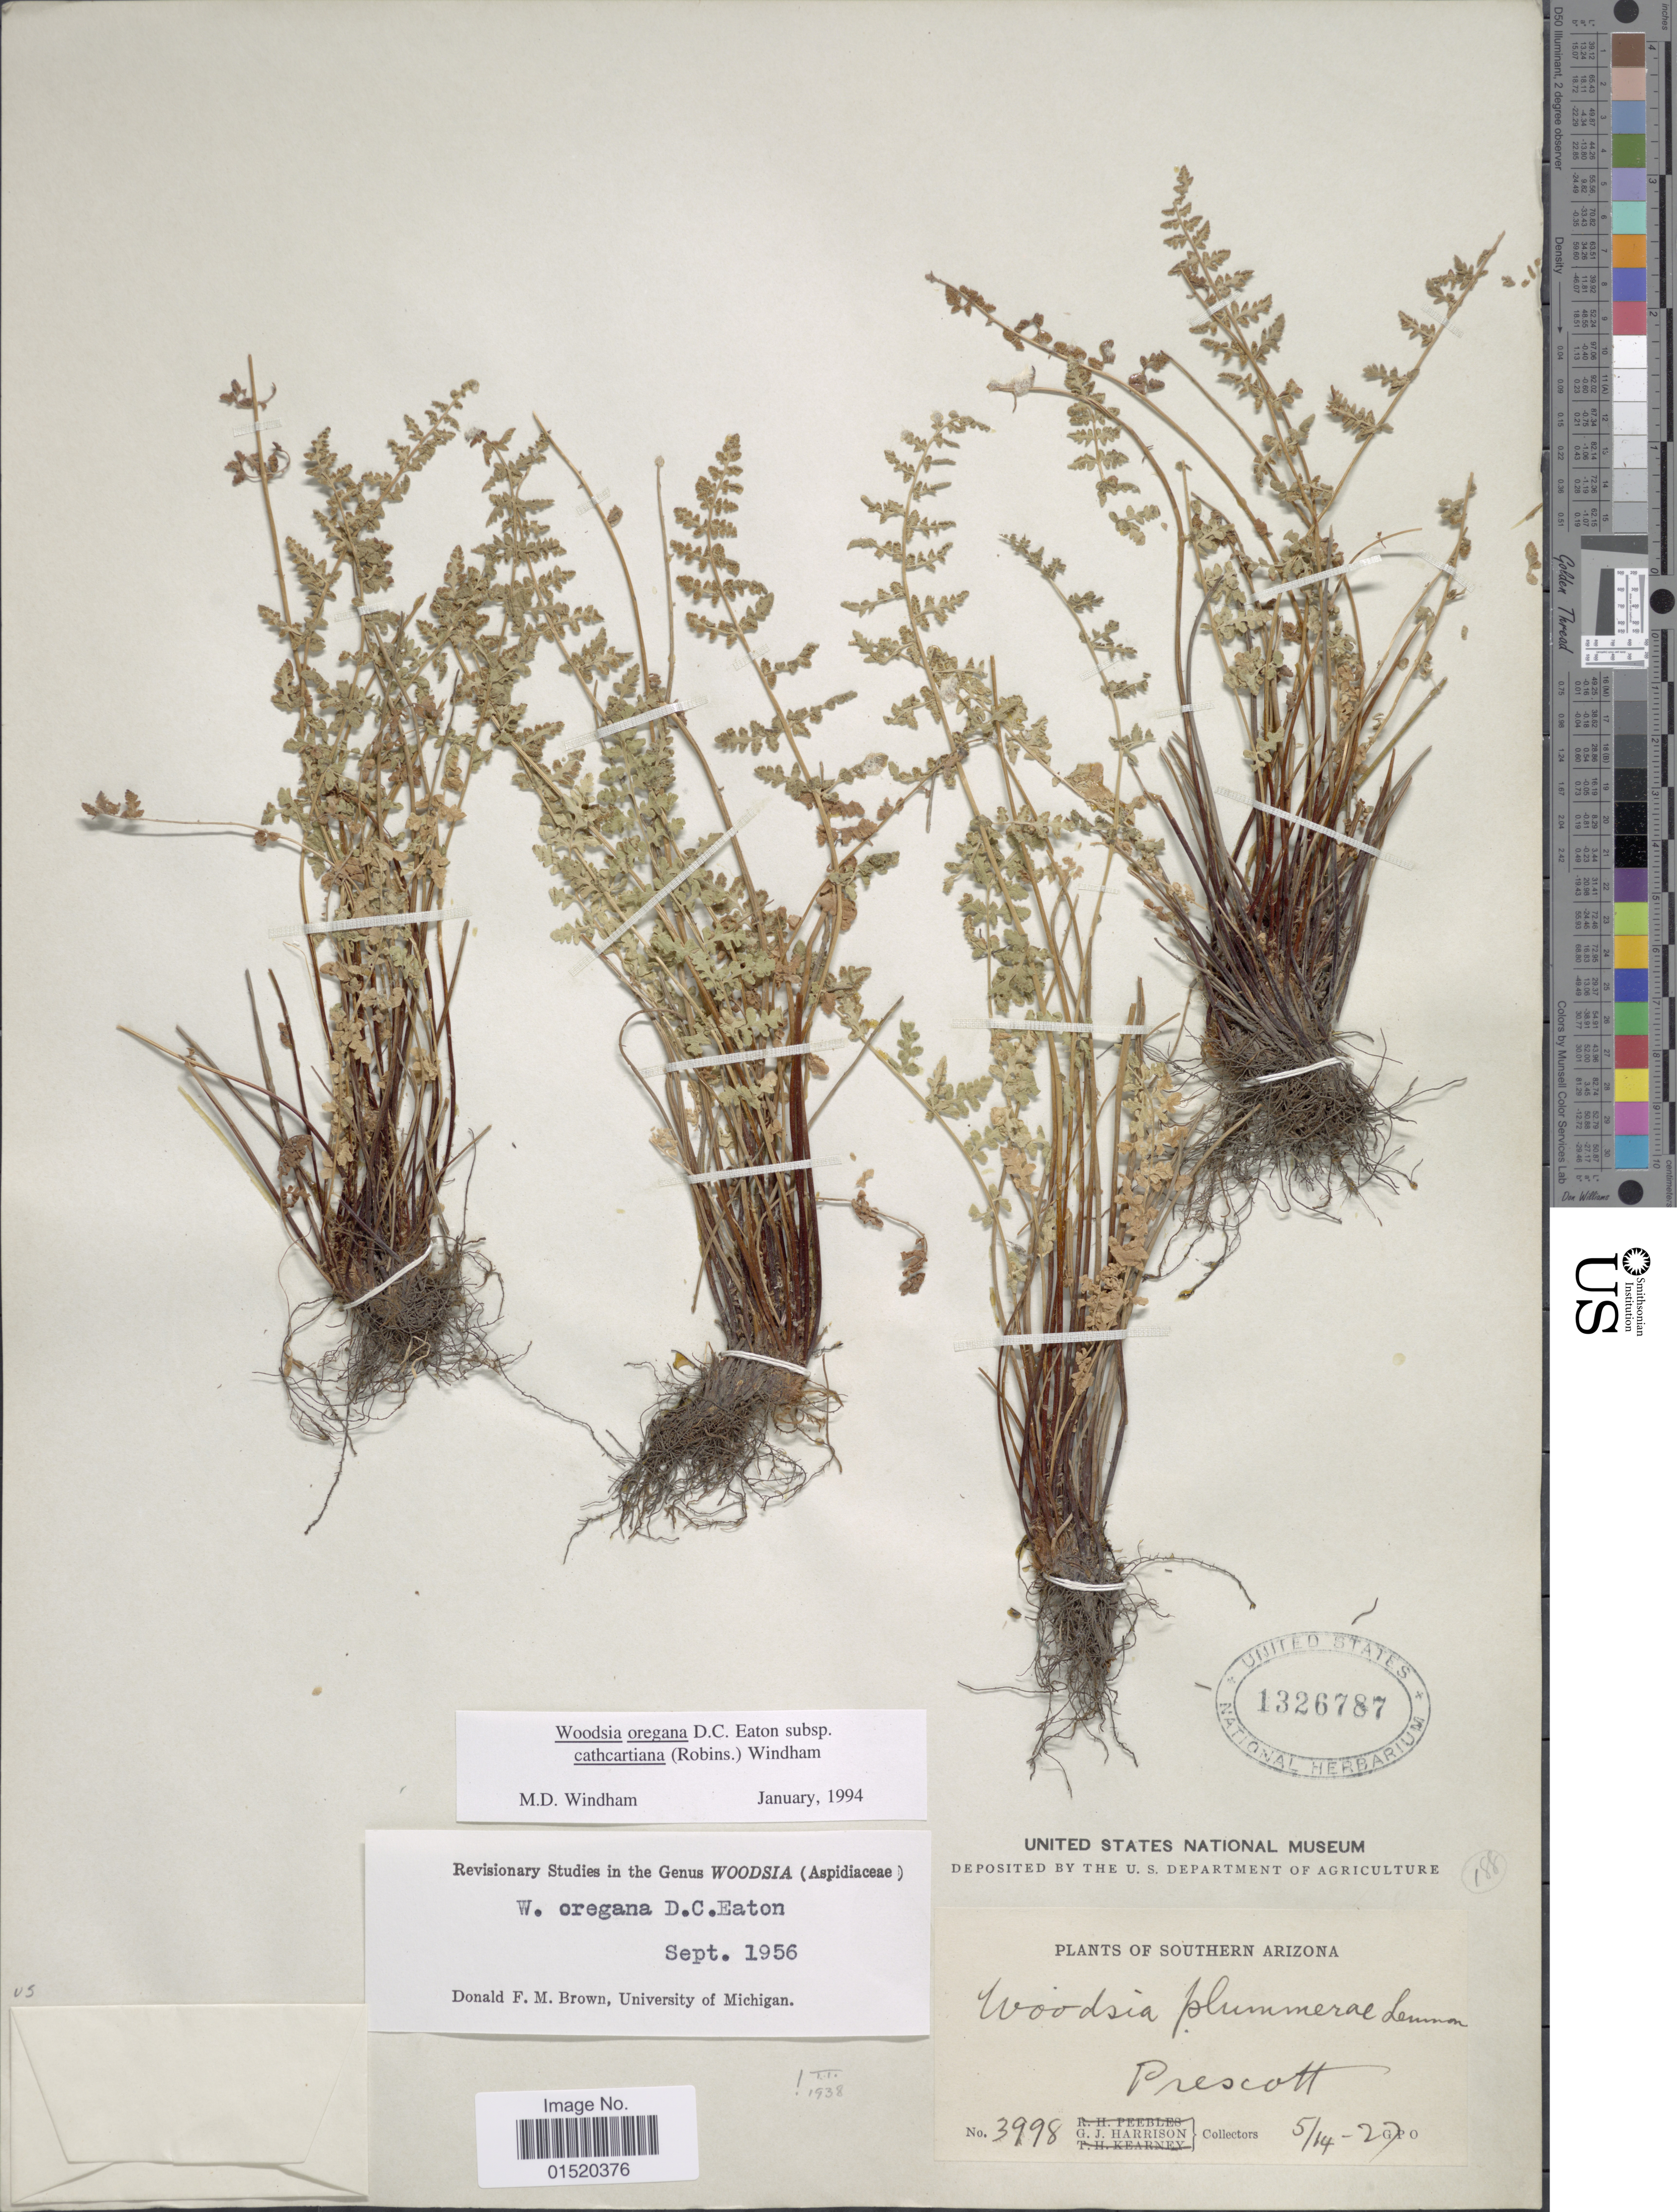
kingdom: Plantae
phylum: Tracheophyta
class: Polypodiopsida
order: Polypodiales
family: Woodsiaceae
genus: Woodsia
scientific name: Woodsia oregana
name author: D.C. Eaton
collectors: G. J. Harrison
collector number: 3998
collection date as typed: Transcribed d/m/y: 14/5/27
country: United States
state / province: Arizona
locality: Southern Arizona, Prescott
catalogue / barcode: US 1326787